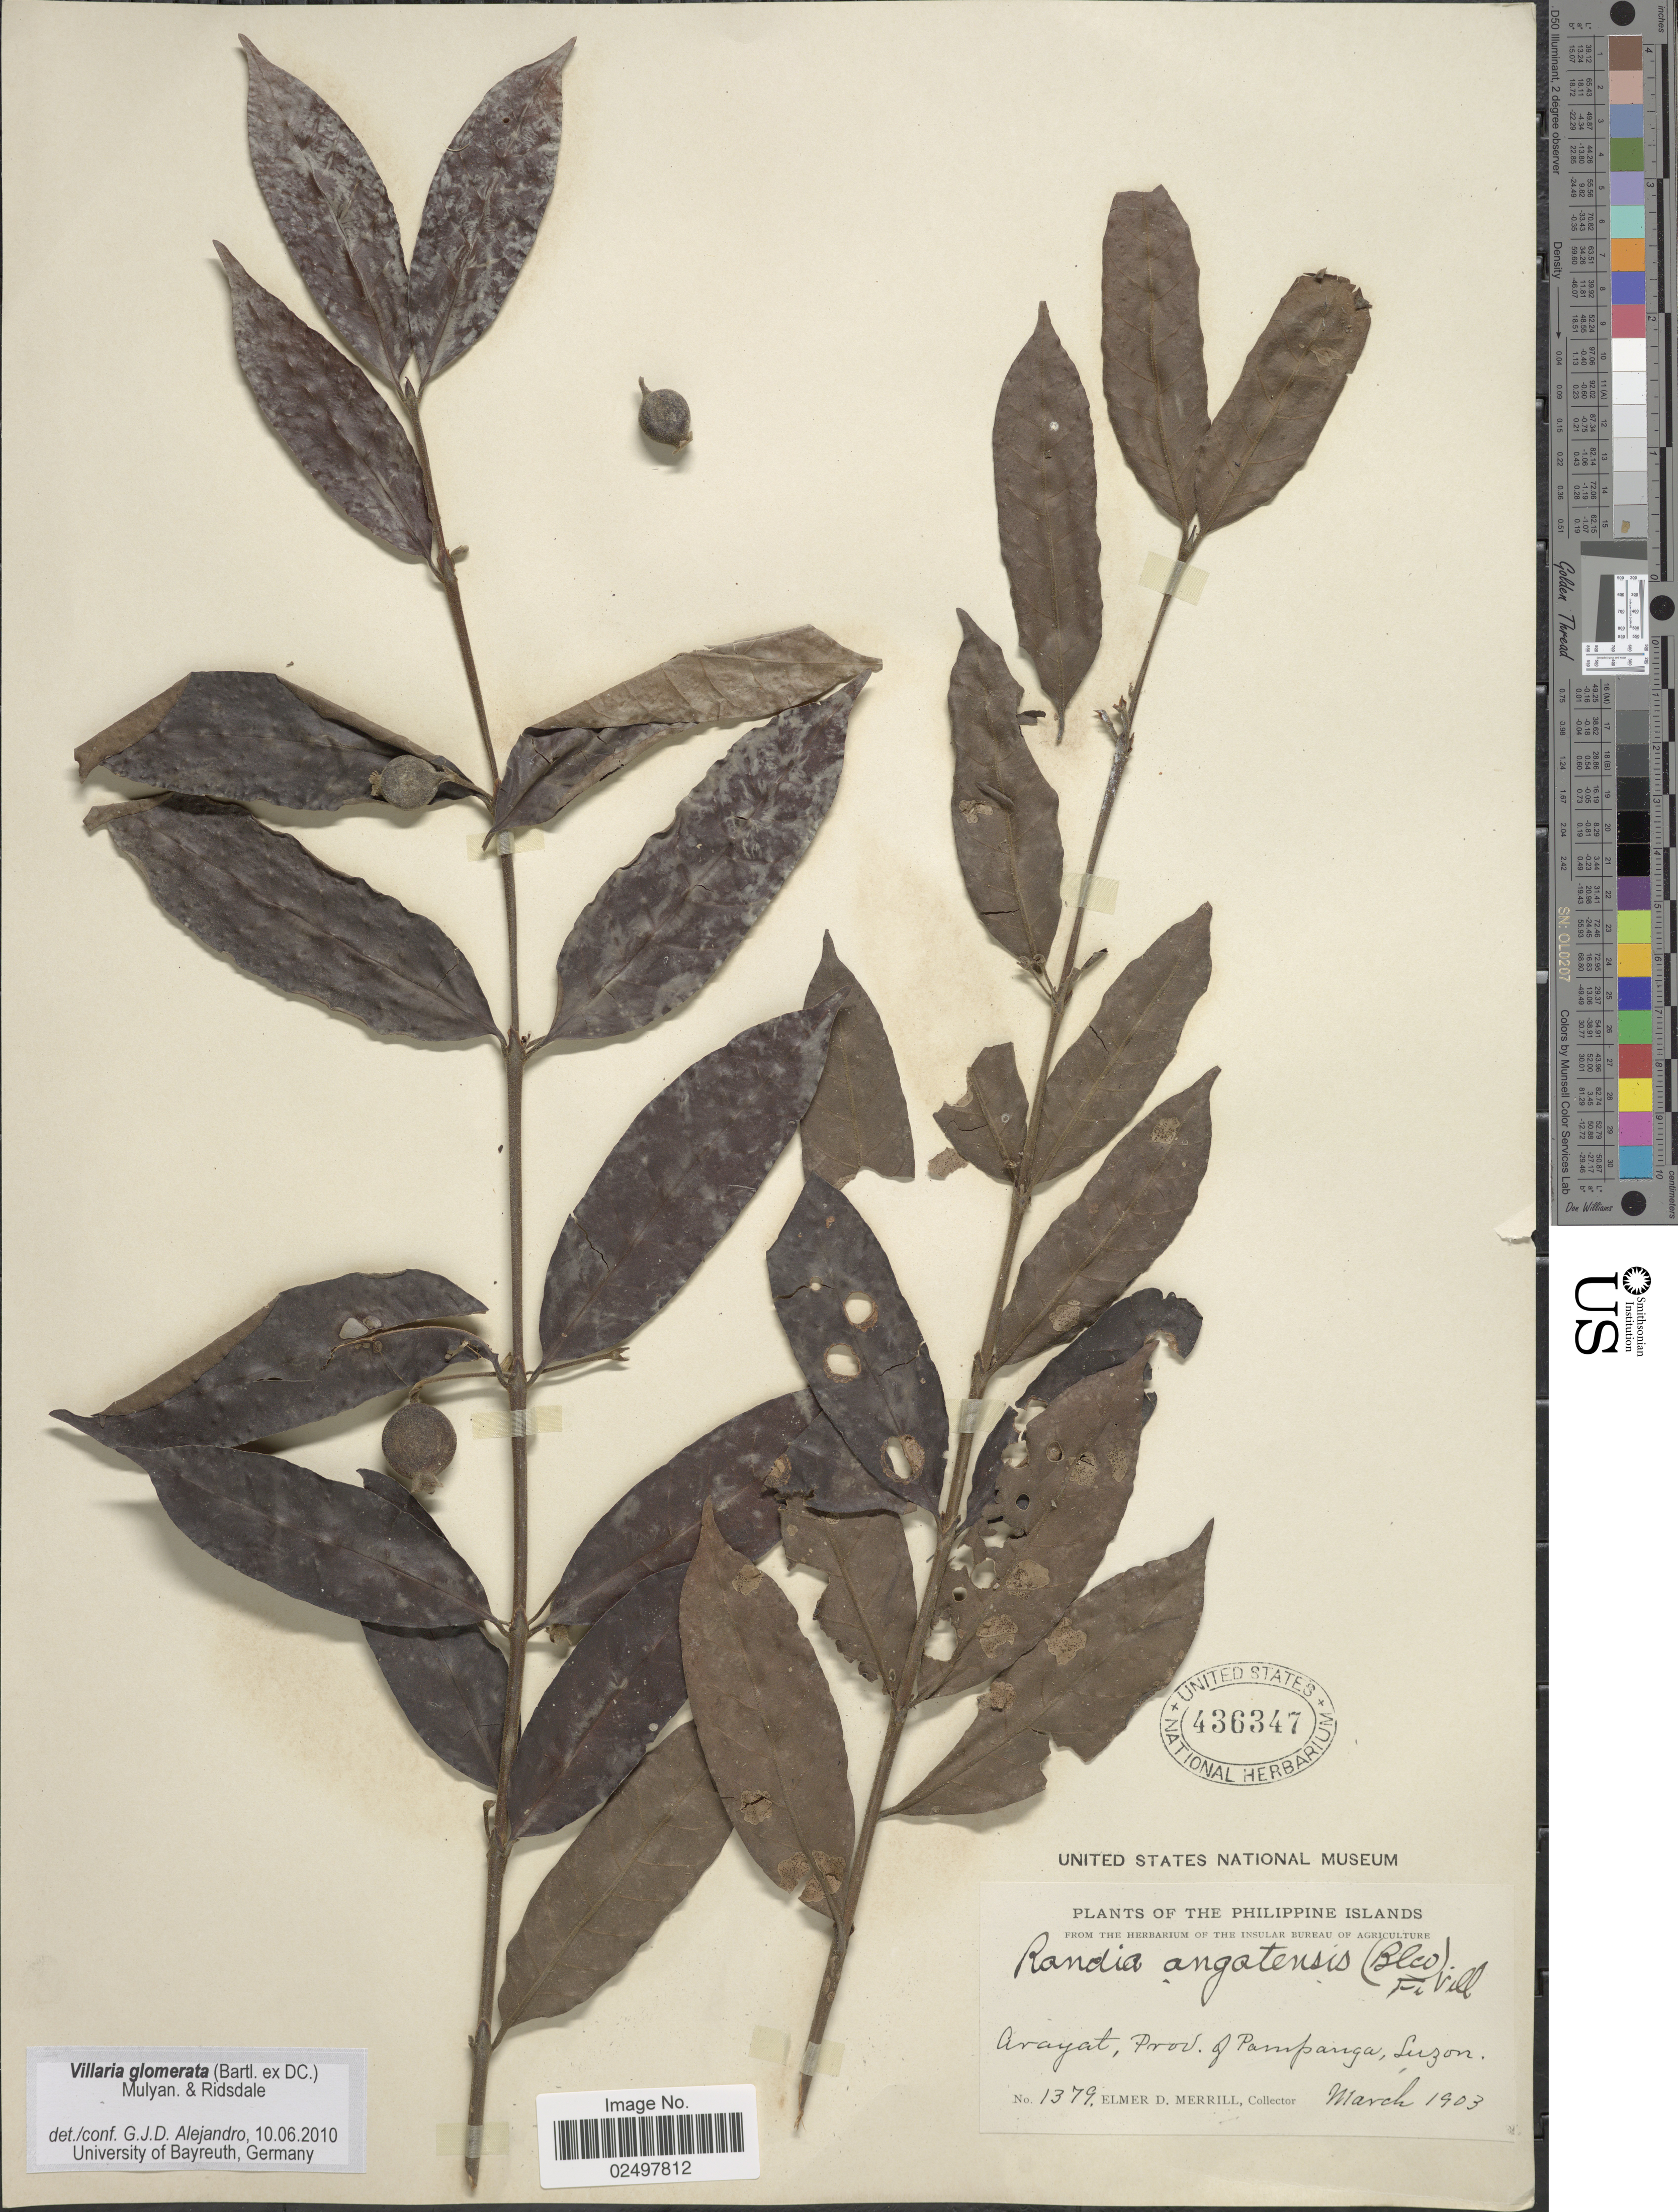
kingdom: Plantae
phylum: Tracheophyta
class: Magnoliopsida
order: Gentianales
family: Rubiaceae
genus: Villaria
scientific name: Villaria glomerata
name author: (Bartl. ex DC.) Mulyan. & Ridsdale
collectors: E. D. Merrill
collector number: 1379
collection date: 1903-03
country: Philippines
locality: Philippine Islands, Arayat, Prov. of Pampanga, Luzon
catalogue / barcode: US 436347